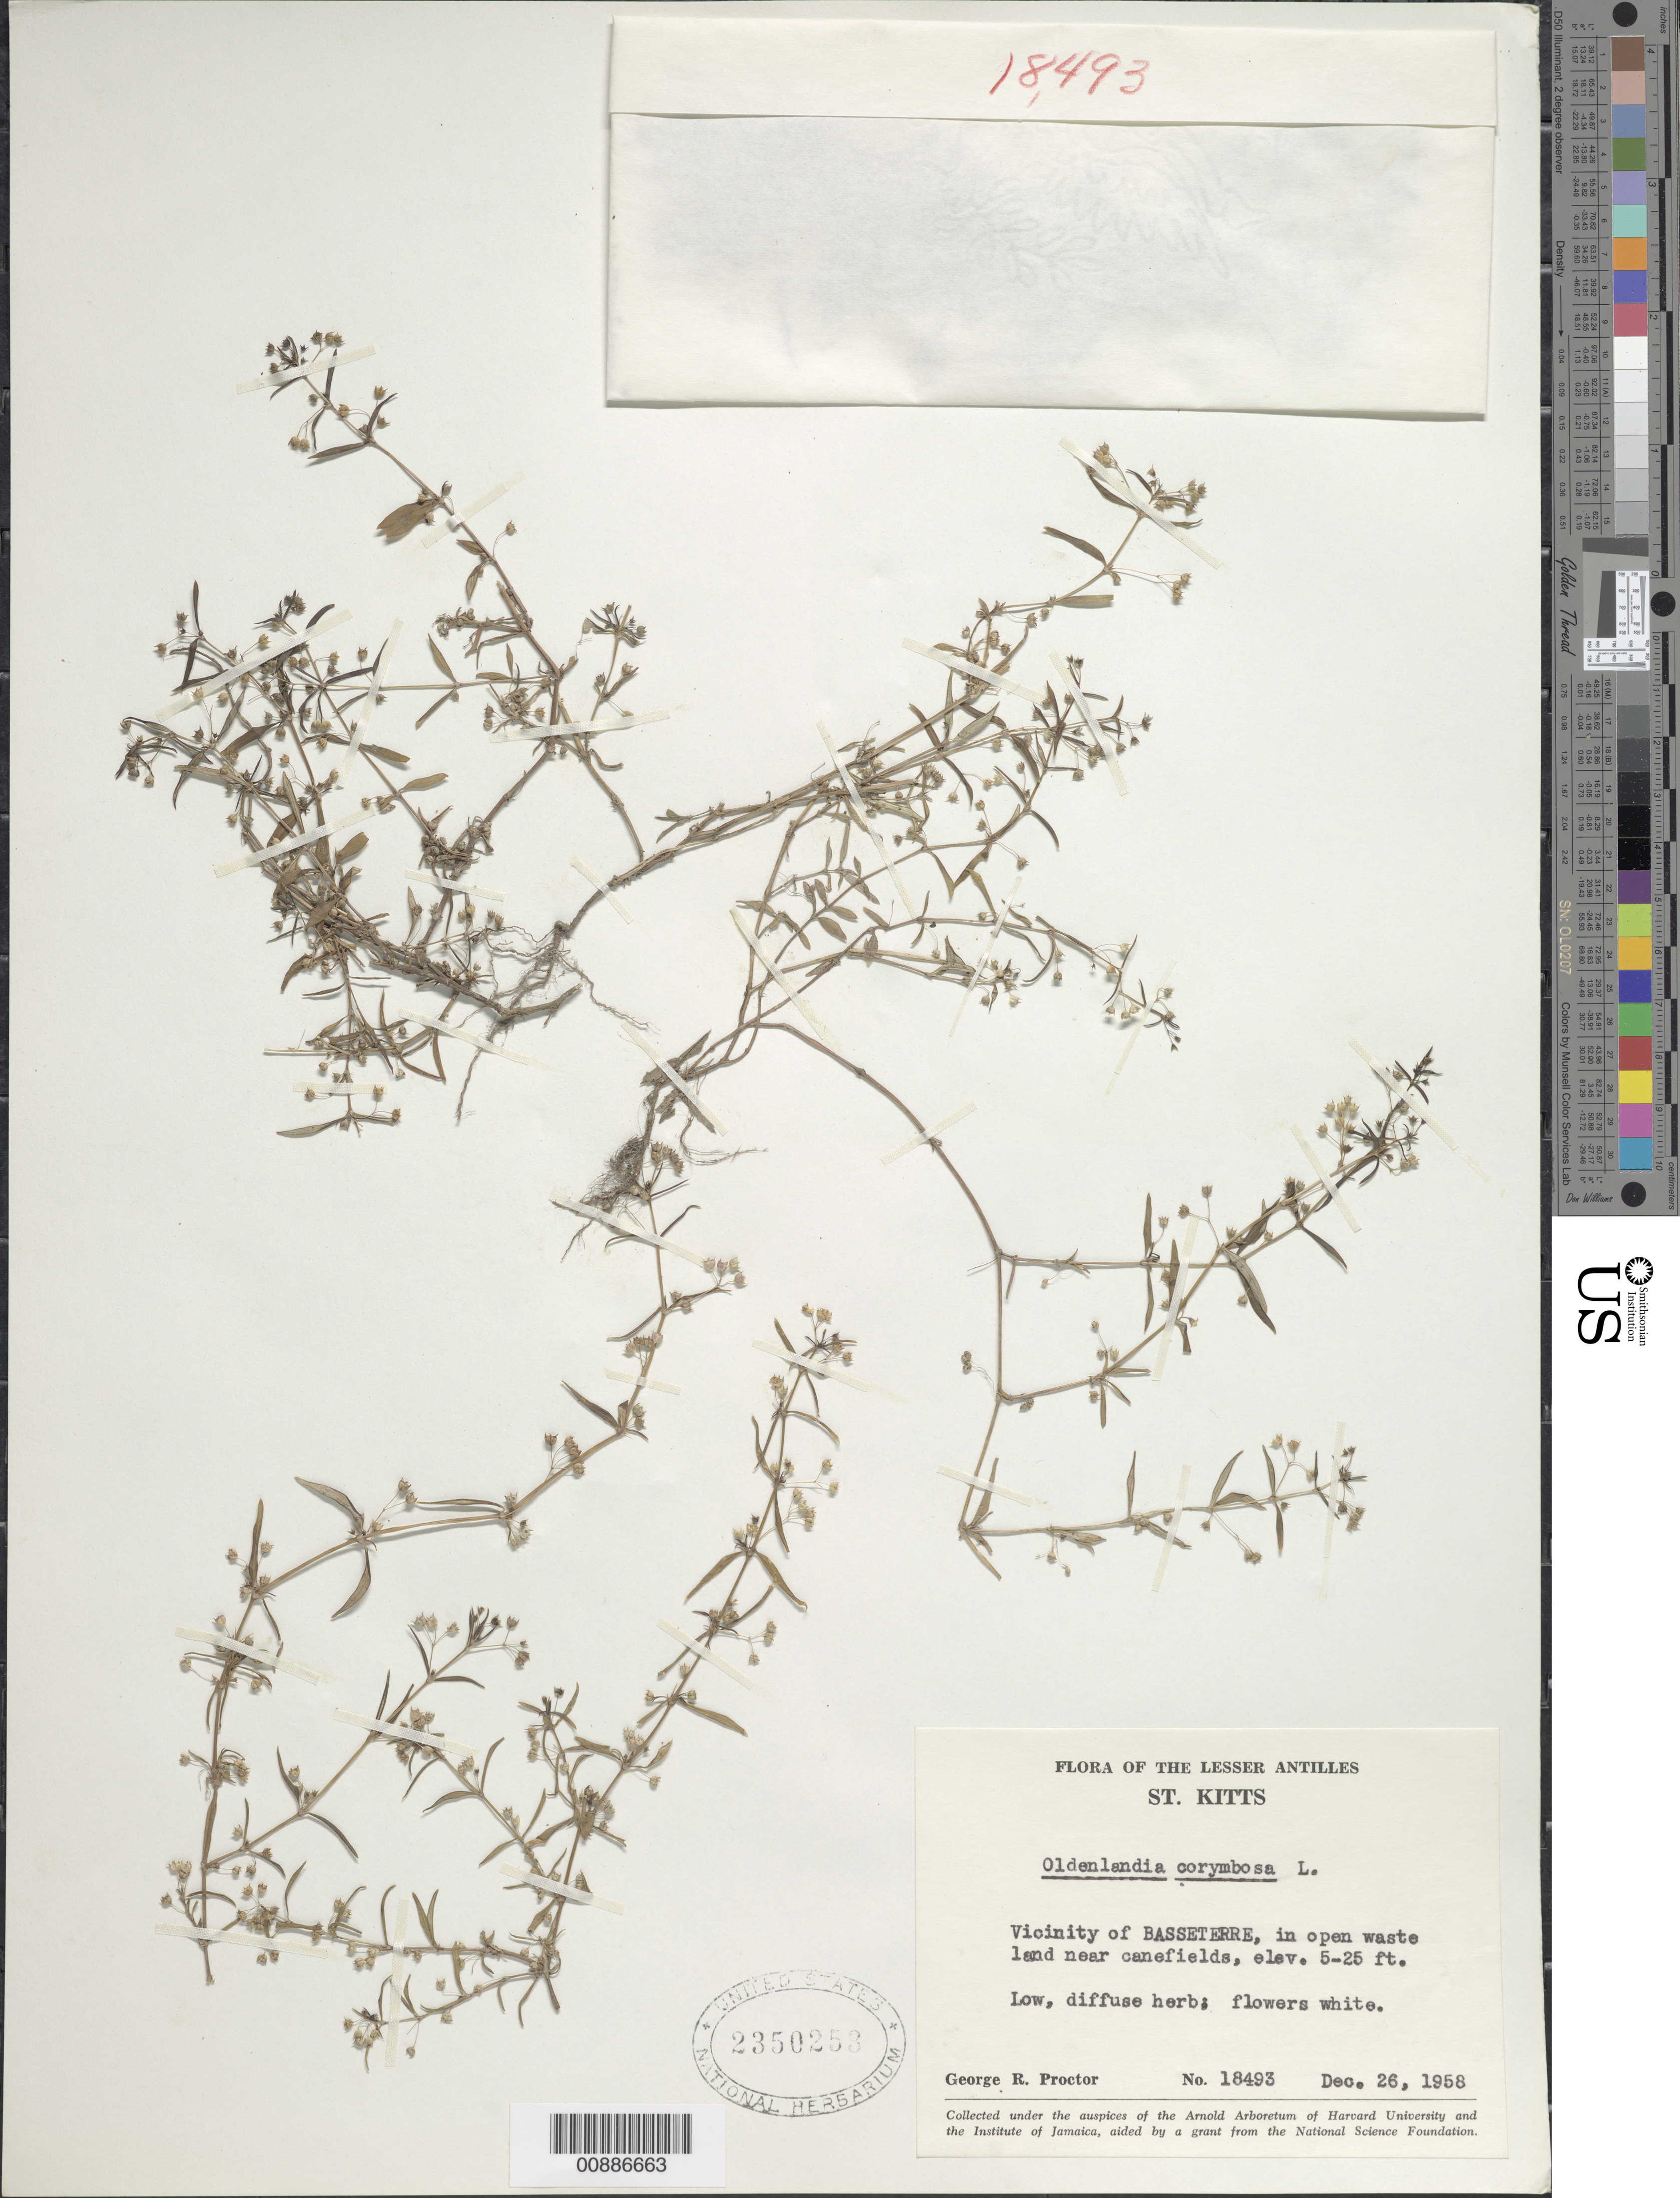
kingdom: Plantae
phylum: Tracheophyta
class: Magnoliopsida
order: Gentianales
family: Rubiaceae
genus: Oldenlandia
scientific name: Oldenlandia corymbosa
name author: L.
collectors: G. R. Proctor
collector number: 18493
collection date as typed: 26 Dec 1958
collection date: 1958-12-26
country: St. Christopher-Nevis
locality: Vicinity of Basse Terre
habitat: In open wasteland near canefields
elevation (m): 2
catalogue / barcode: US 2350253